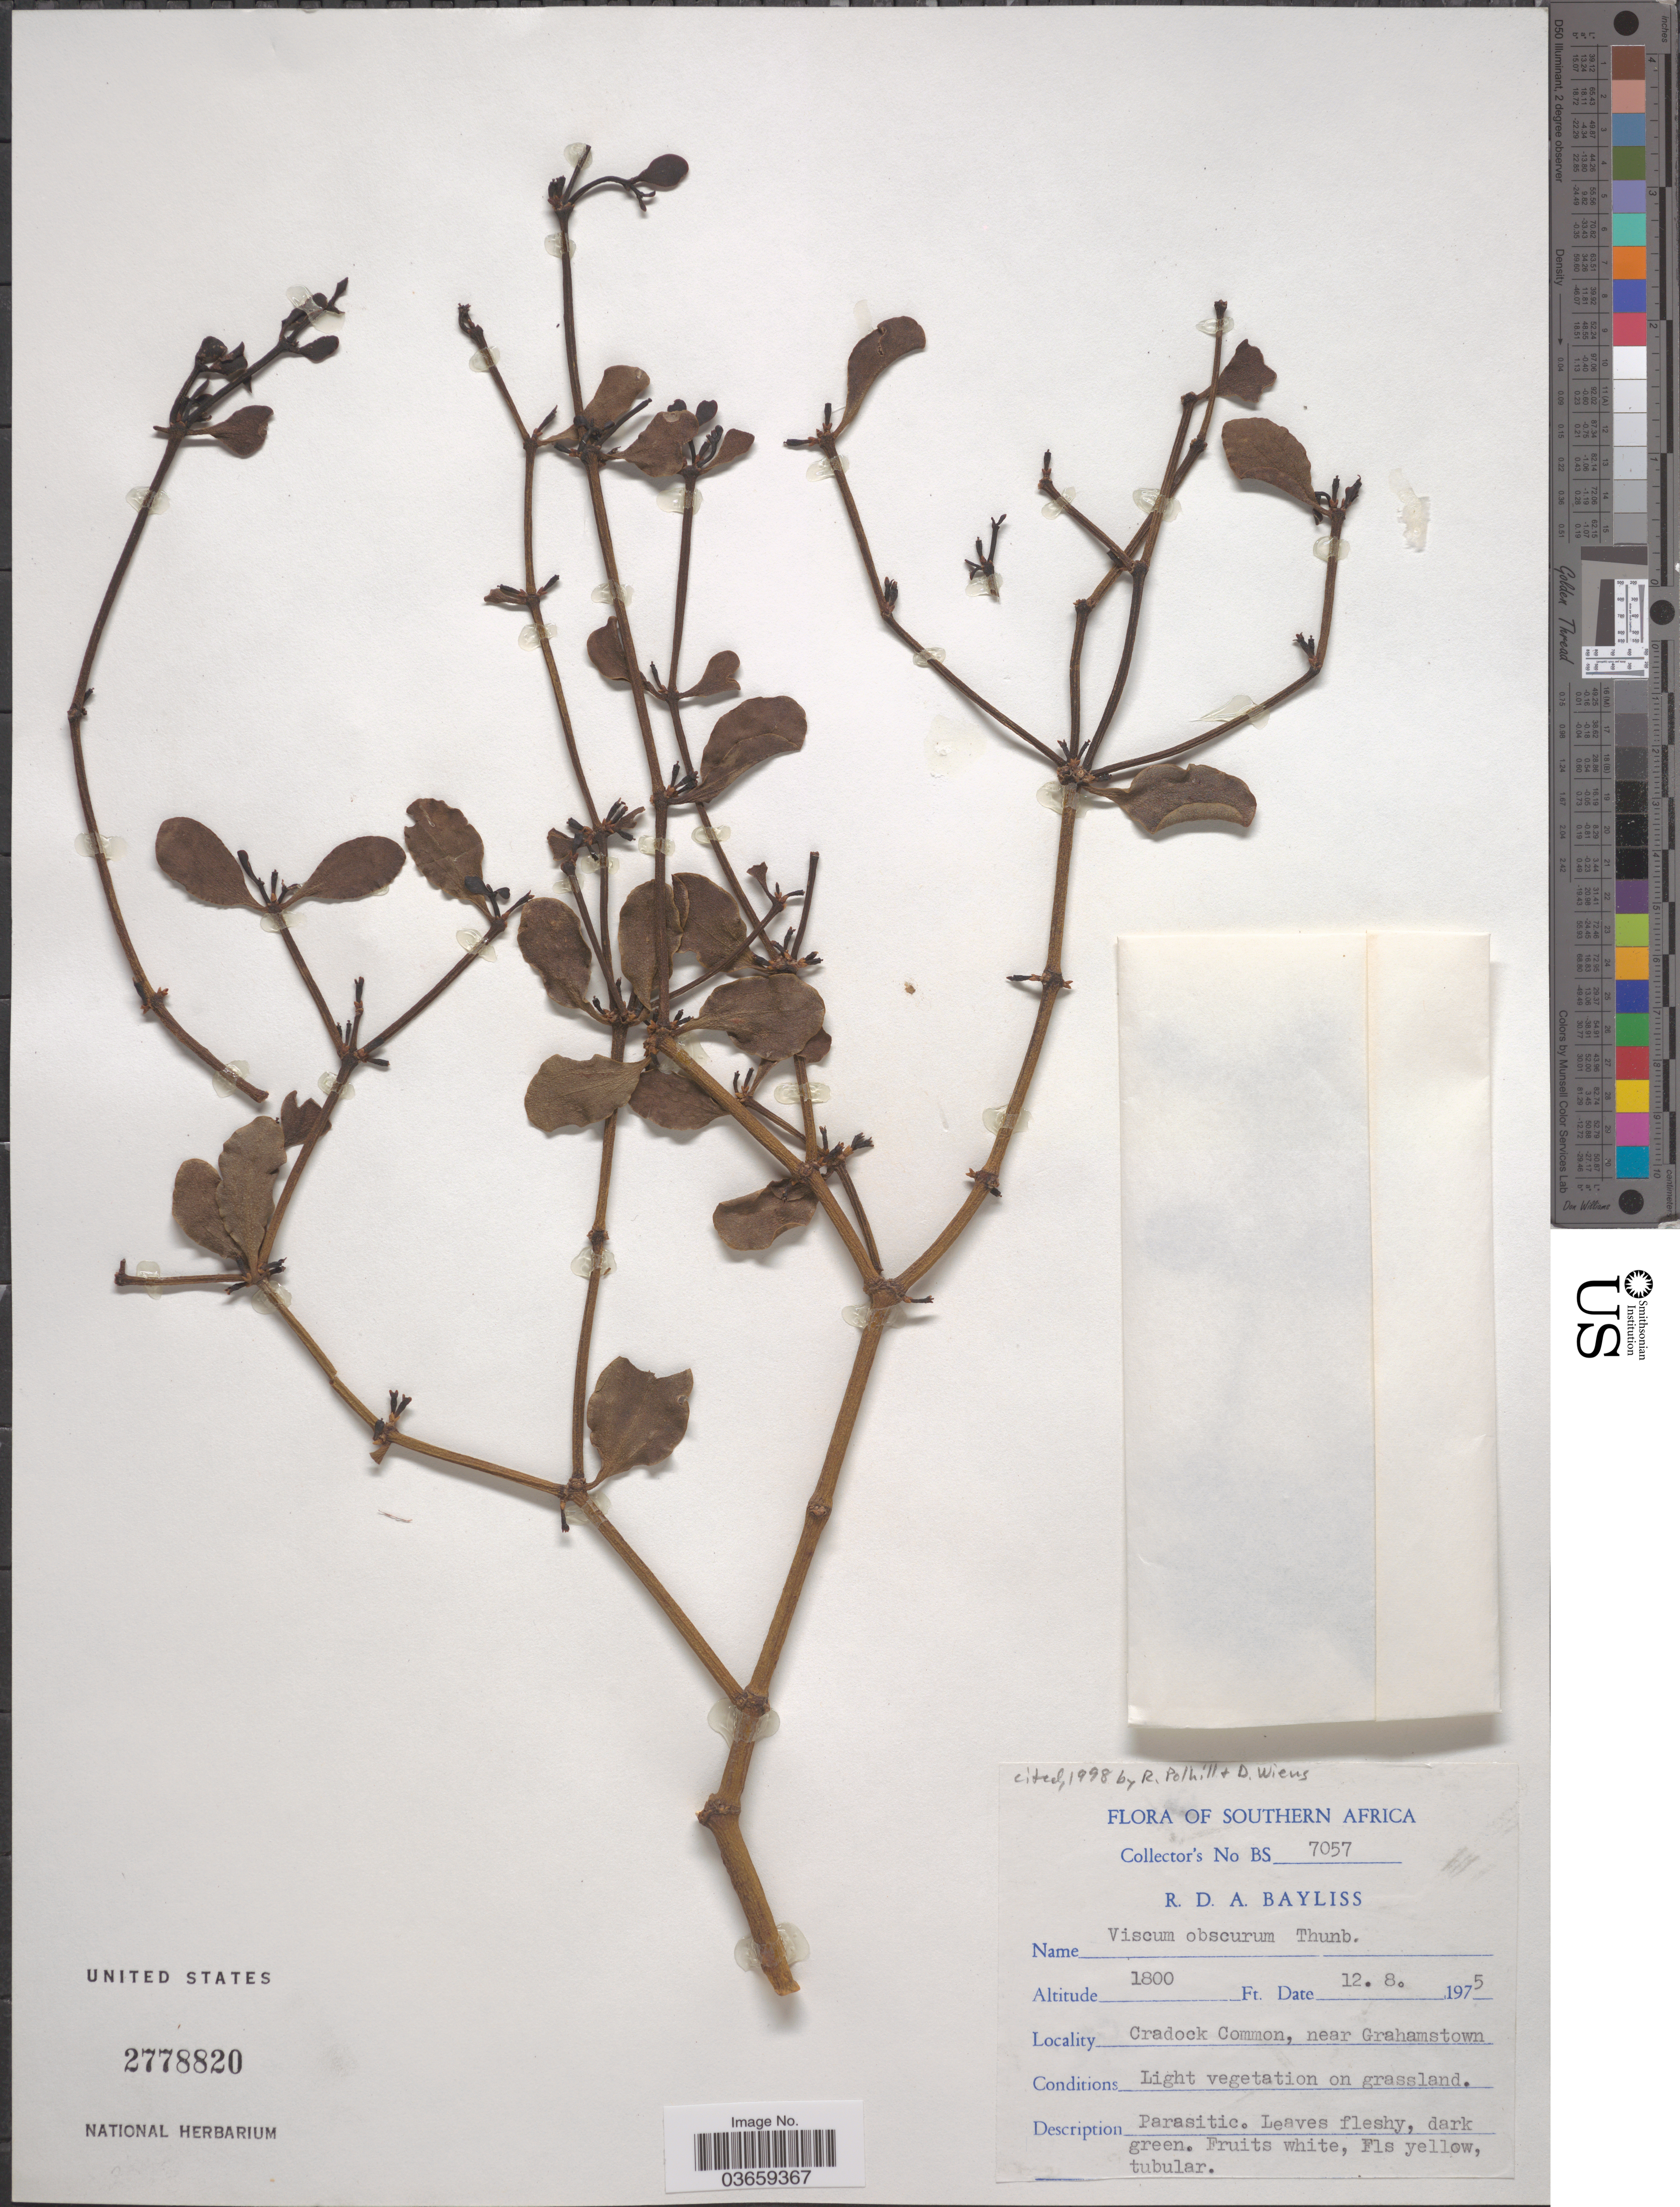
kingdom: Plantae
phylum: Tracheophyta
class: Magnoliopsida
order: Santalales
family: Viscaceae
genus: Viscum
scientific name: Viscum obscurum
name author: Thunb.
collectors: R. Bayliss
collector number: BS 7057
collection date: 1975-08-12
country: South Africa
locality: Southern Africa. Cradock Common, near Grahamstown.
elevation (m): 549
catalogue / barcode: US 2778820